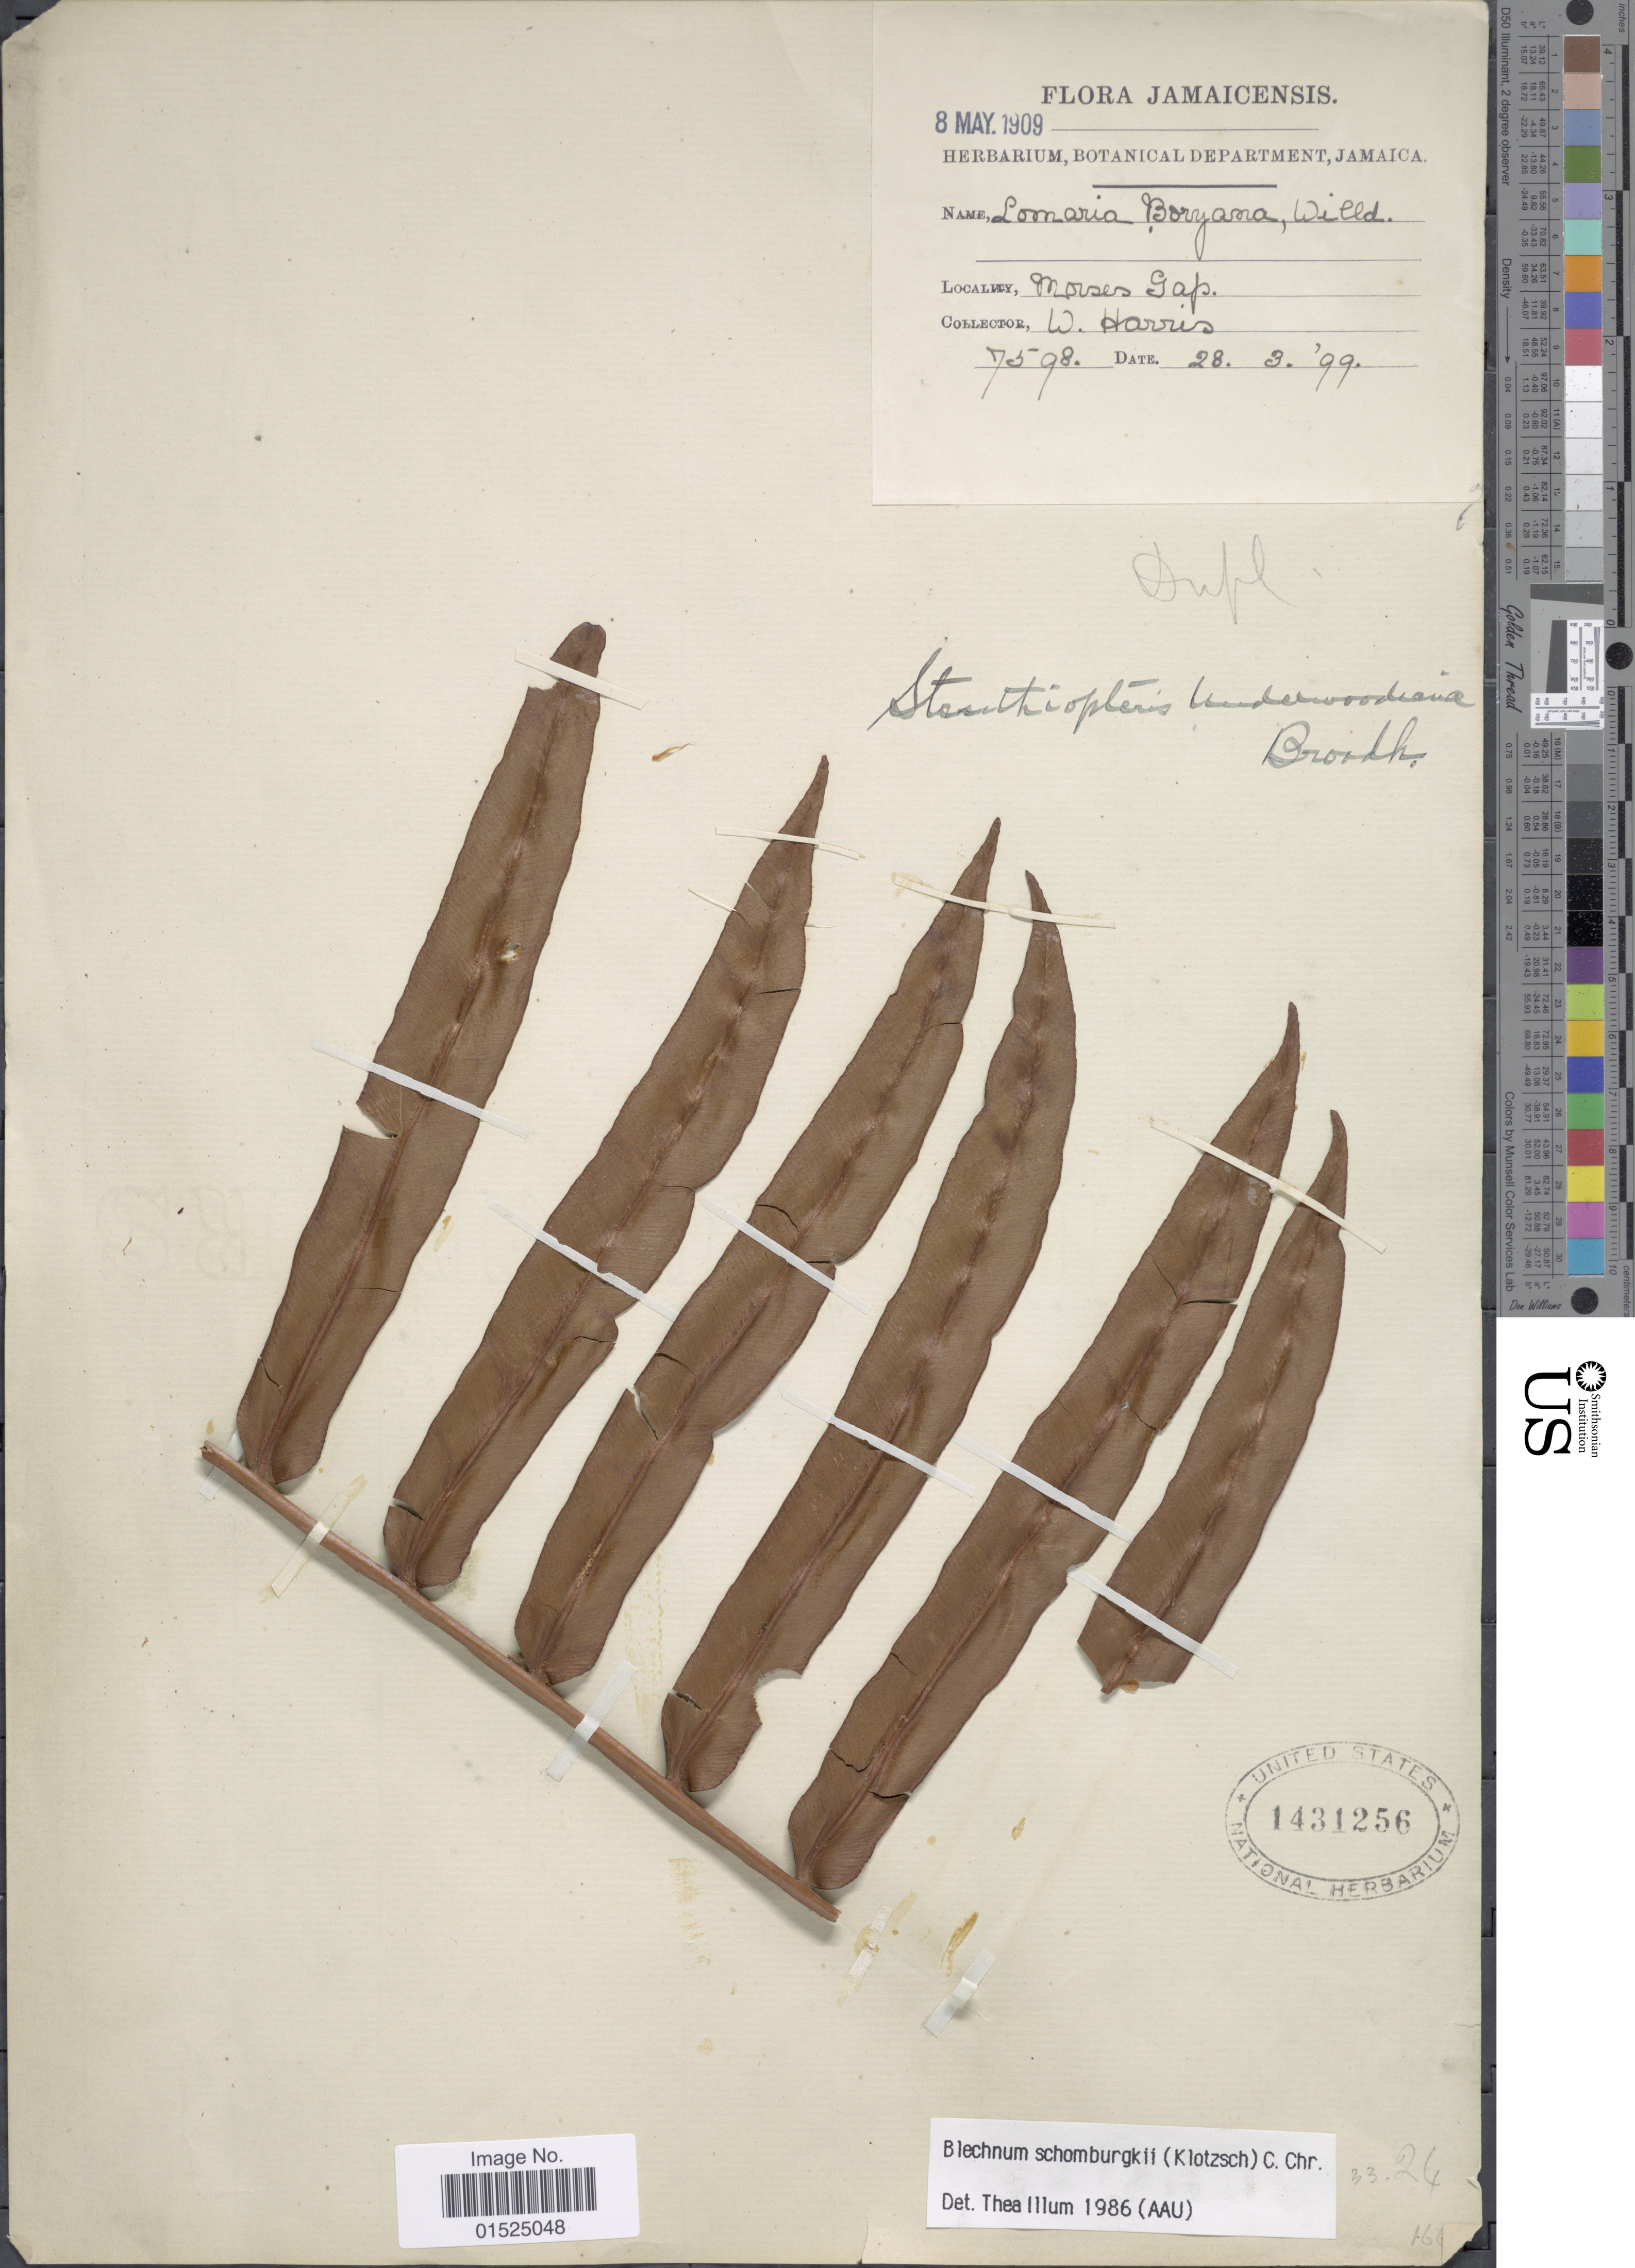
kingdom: Plantae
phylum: Tracheophyta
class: Polypodiopsida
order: Polypodiales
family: Blechnaceae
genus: Blechnum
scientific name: Blechnum underwoodianum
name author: (Broadh.) C. Chr.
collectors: W. H. Harris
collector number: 7598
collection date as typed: Transcribed d/m/y: 28/3/99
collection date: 1909-05-08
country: Jamaica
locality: Morses Gap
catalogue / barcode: US 1431256